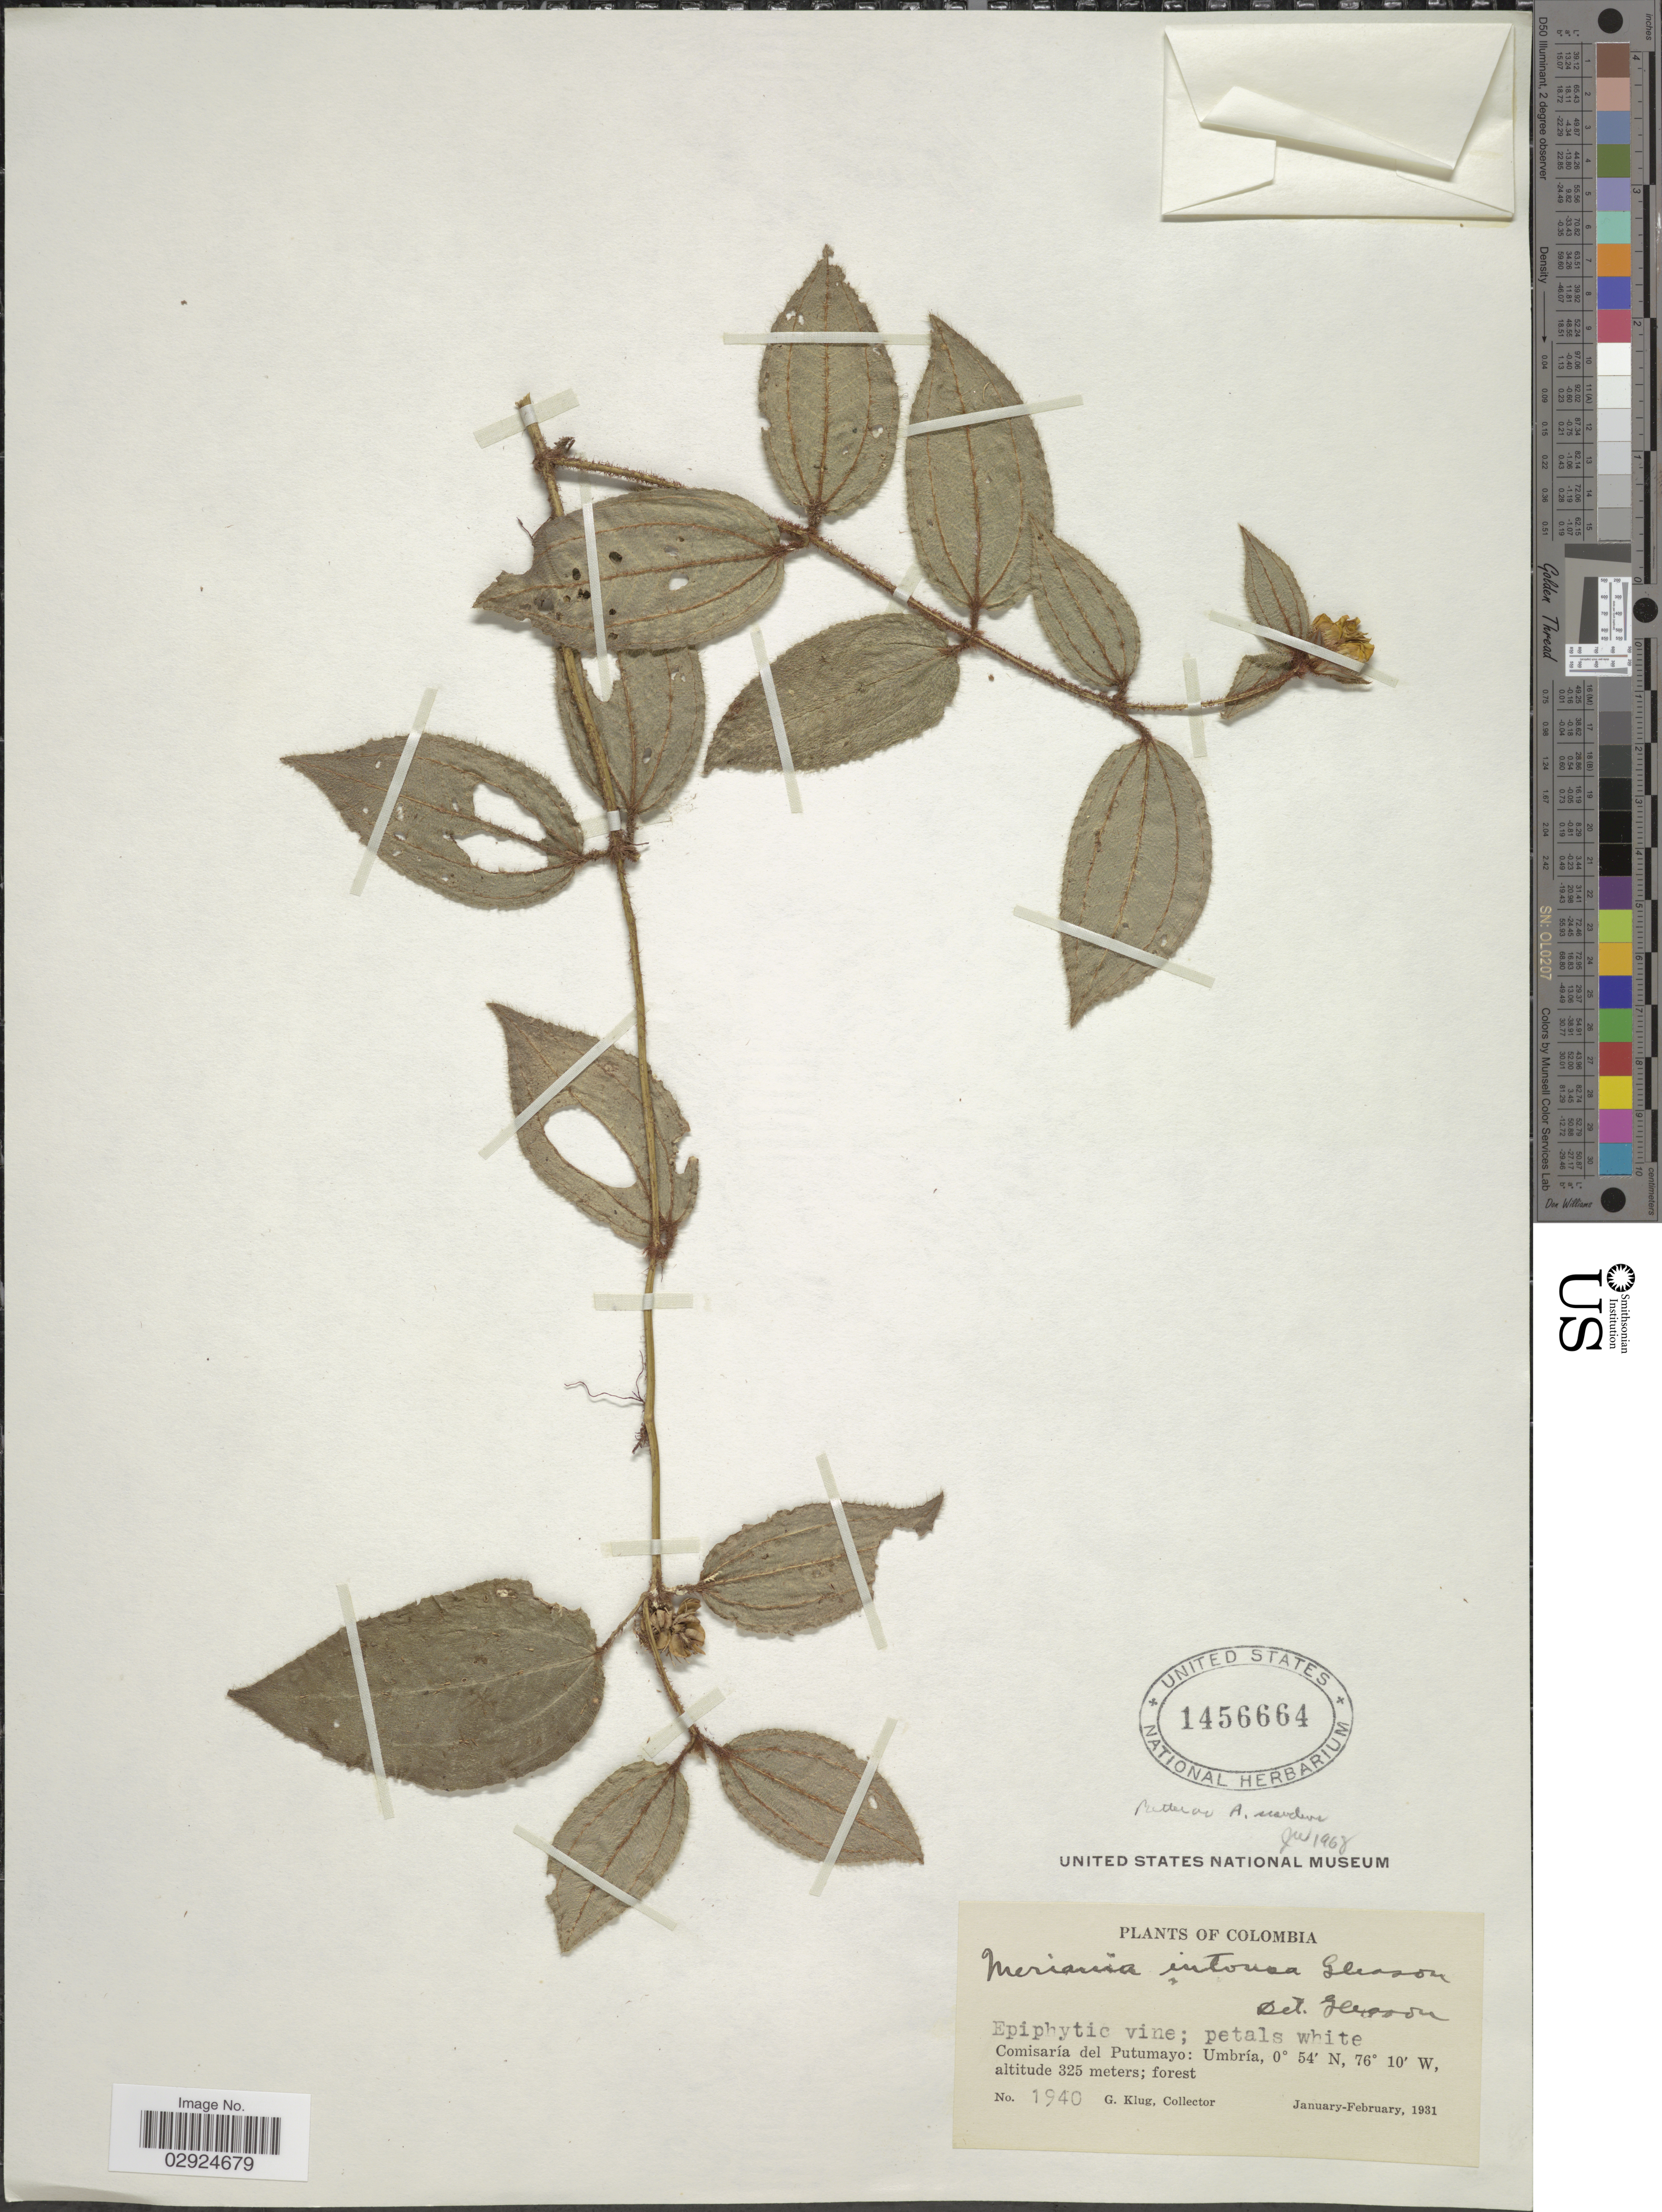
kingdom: Plantae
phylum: Tracheophyta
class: Magnoliopsida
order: Myrtales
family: Melastomataceae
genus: Adelobotrys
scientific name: Adelobotrys scandens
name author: (Aubl.) DC.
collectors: G. Klug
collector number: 1940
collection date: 1931-01/1931-02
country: Colombia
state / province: Putumayo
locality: Comisaría del Putumayo: Umbría.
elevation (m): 325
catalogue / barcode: US 1456664